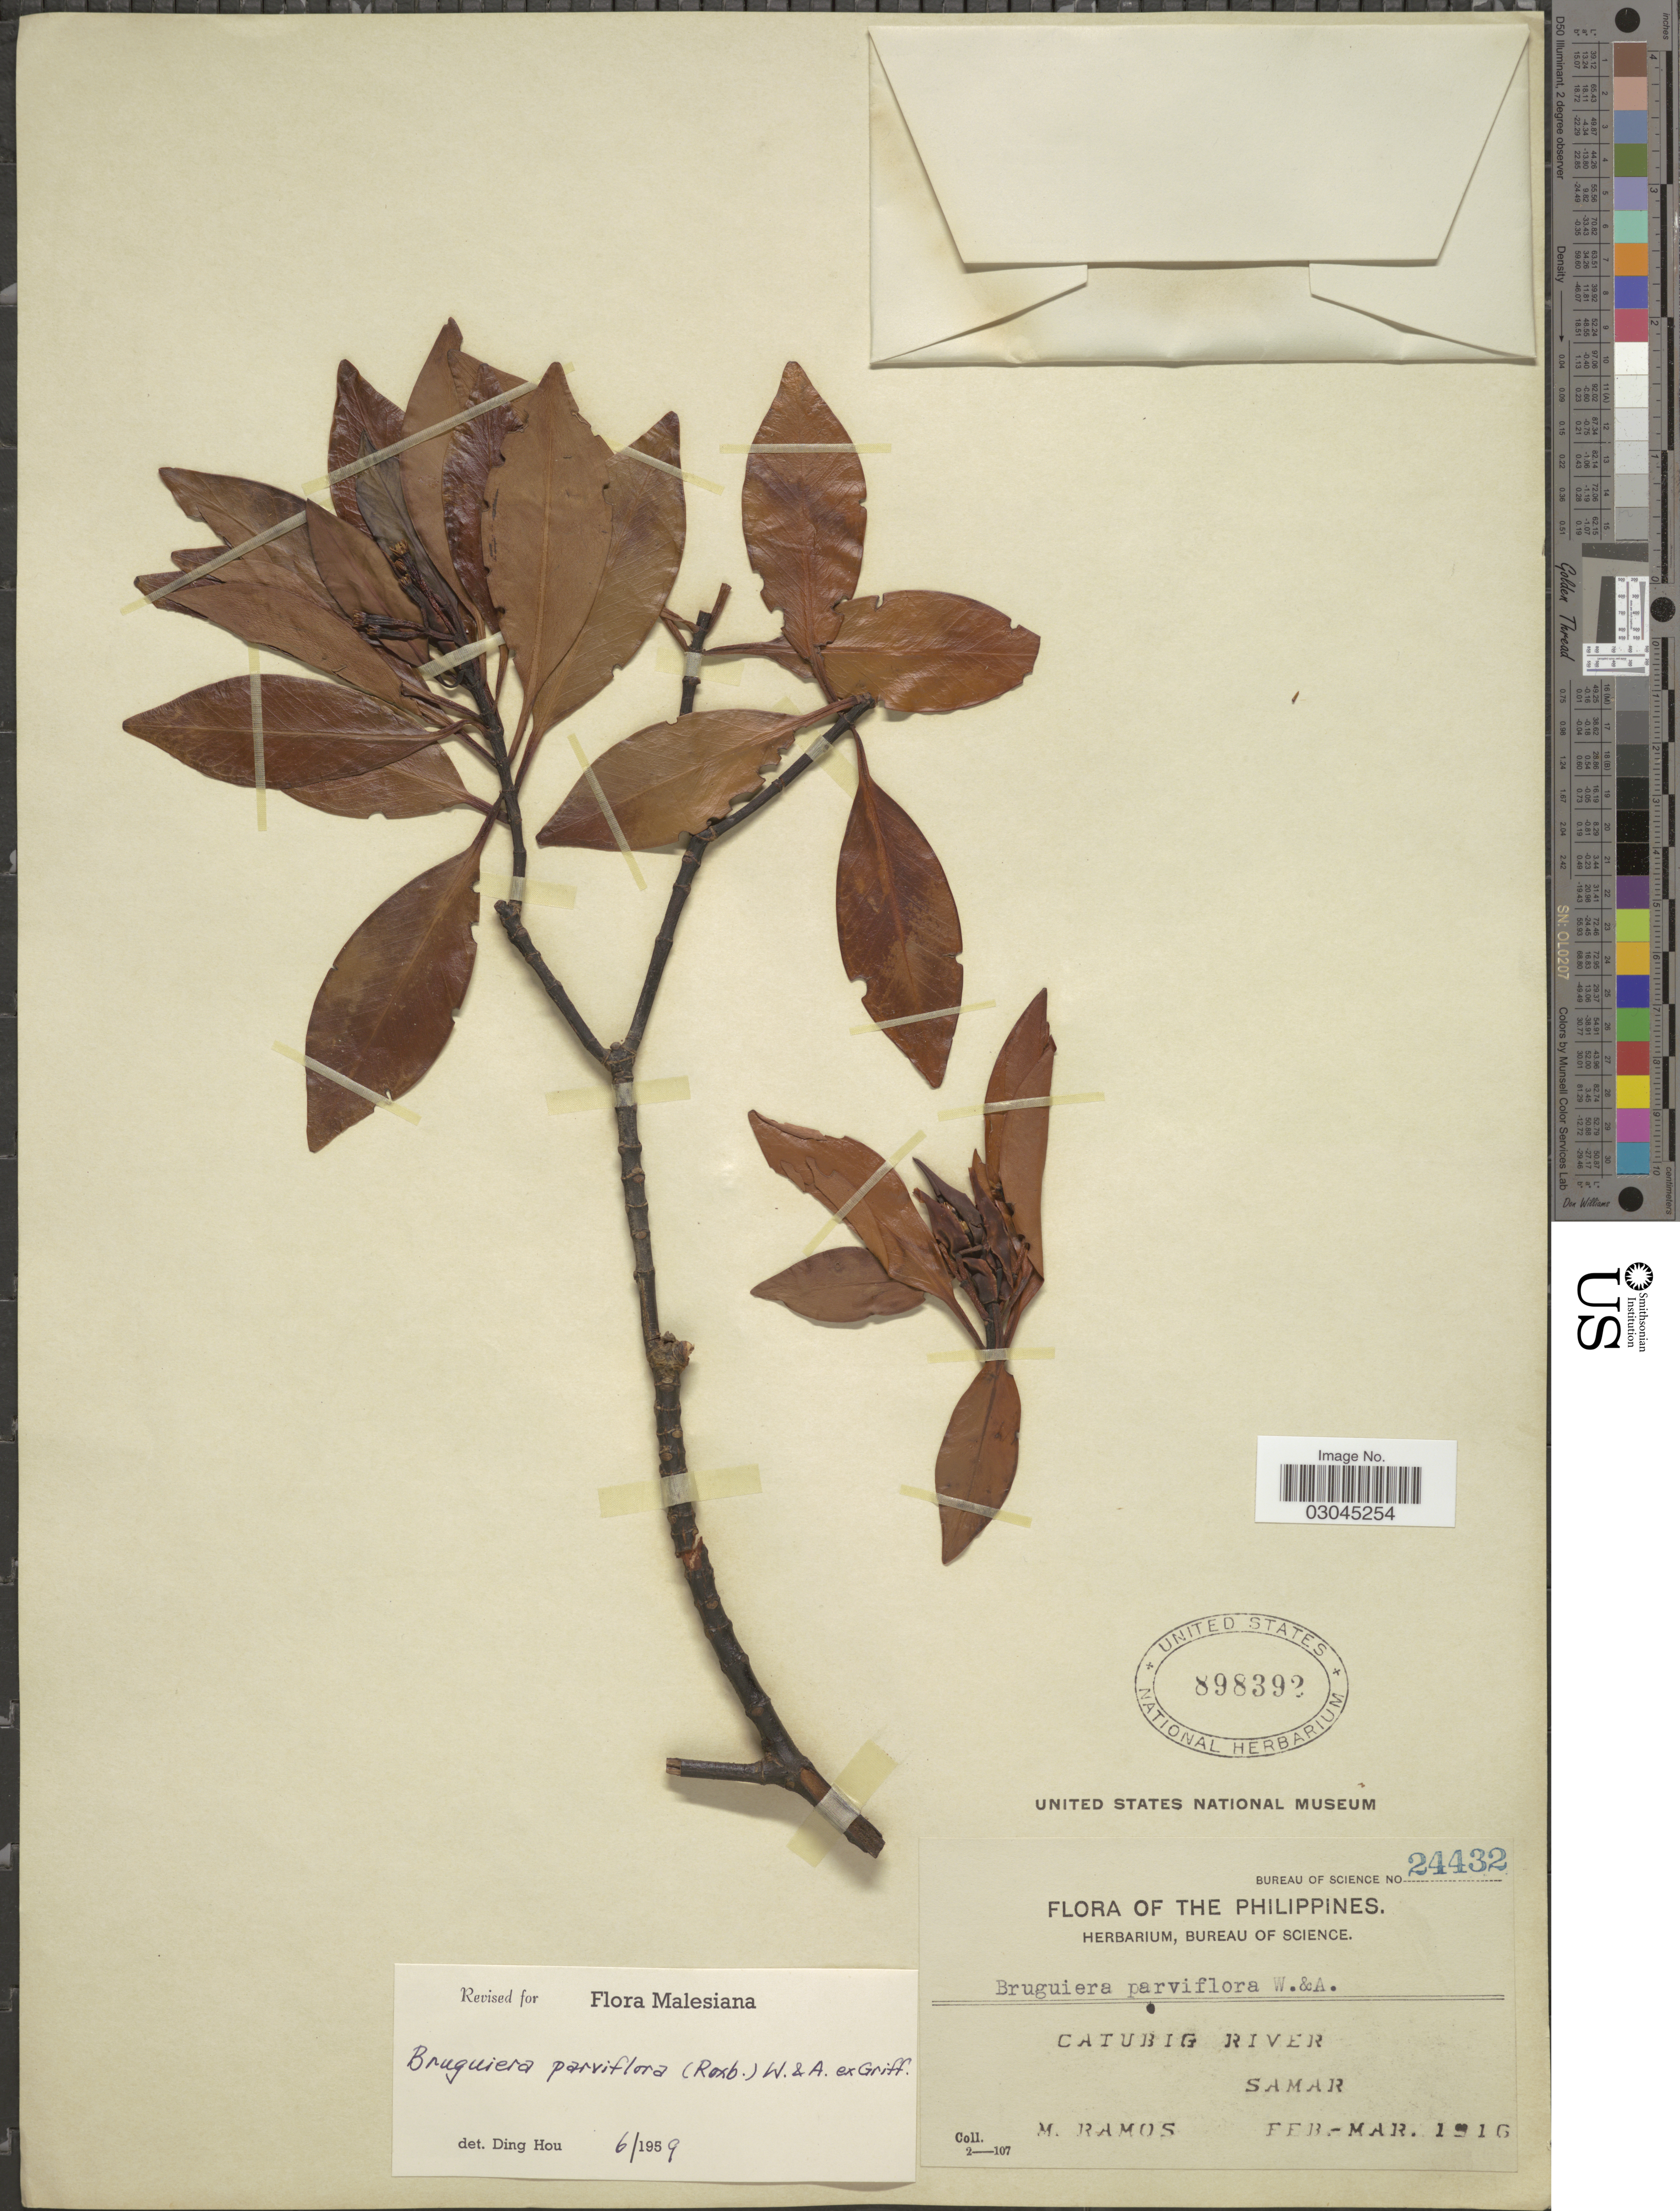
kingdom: Plantae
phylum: Tracheophyta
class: Magnoliopsida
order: Malpighiales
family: Rhizophoraceae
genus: Bruguiera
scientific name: Bruguiera parviflora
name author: (Roxb.) Wight & Arn. ex Griff.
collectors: M. Ramos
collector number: Bureau of Science 24432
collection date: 1916-02/1916-03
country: Philippines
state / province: Eastern Visayas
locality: Catubig River. Samar.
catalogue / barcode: US 898392